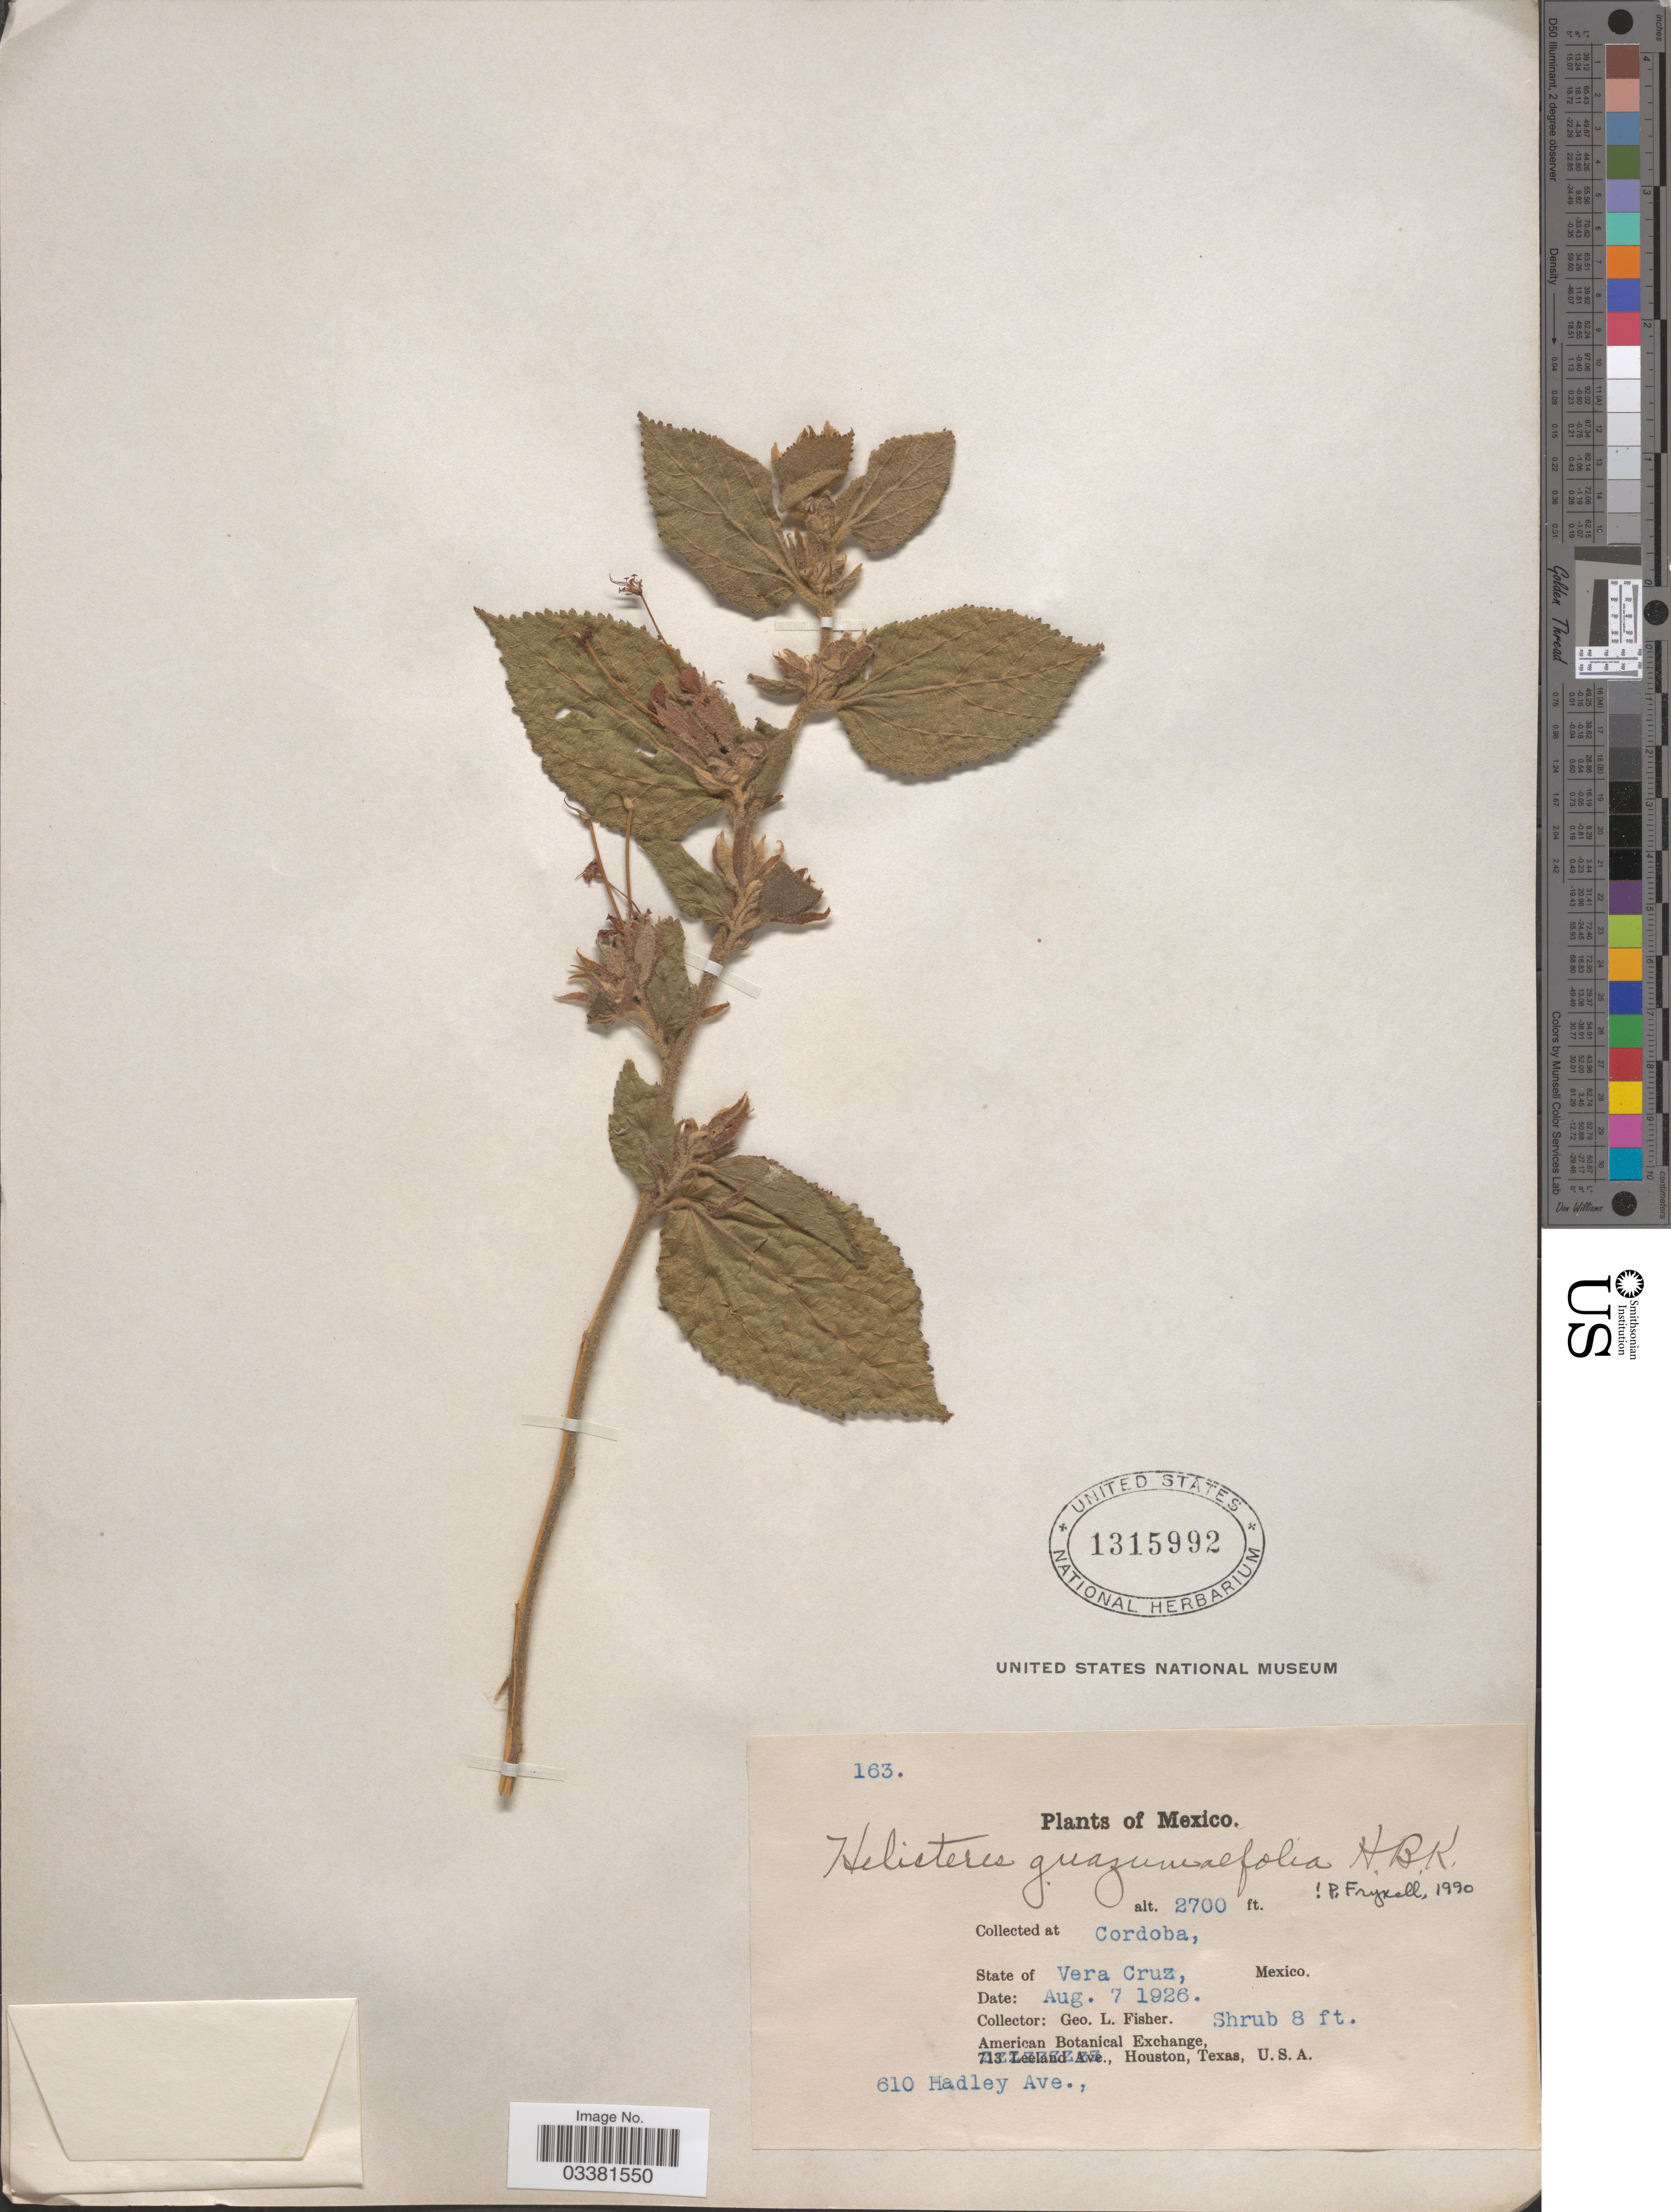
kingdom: Plantae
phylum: Tracheophyta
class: Magnoliopsida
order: Malvales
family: Malvaceae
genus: Helicteres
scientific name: Helicteres guazumifolia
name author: Kunth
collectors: G. L. Fisher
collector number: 163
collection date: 1926-08-07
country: Mexico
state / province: Veracruz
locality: Cordoba. Vera Cruz.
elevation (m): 823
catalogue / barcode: US 1315992